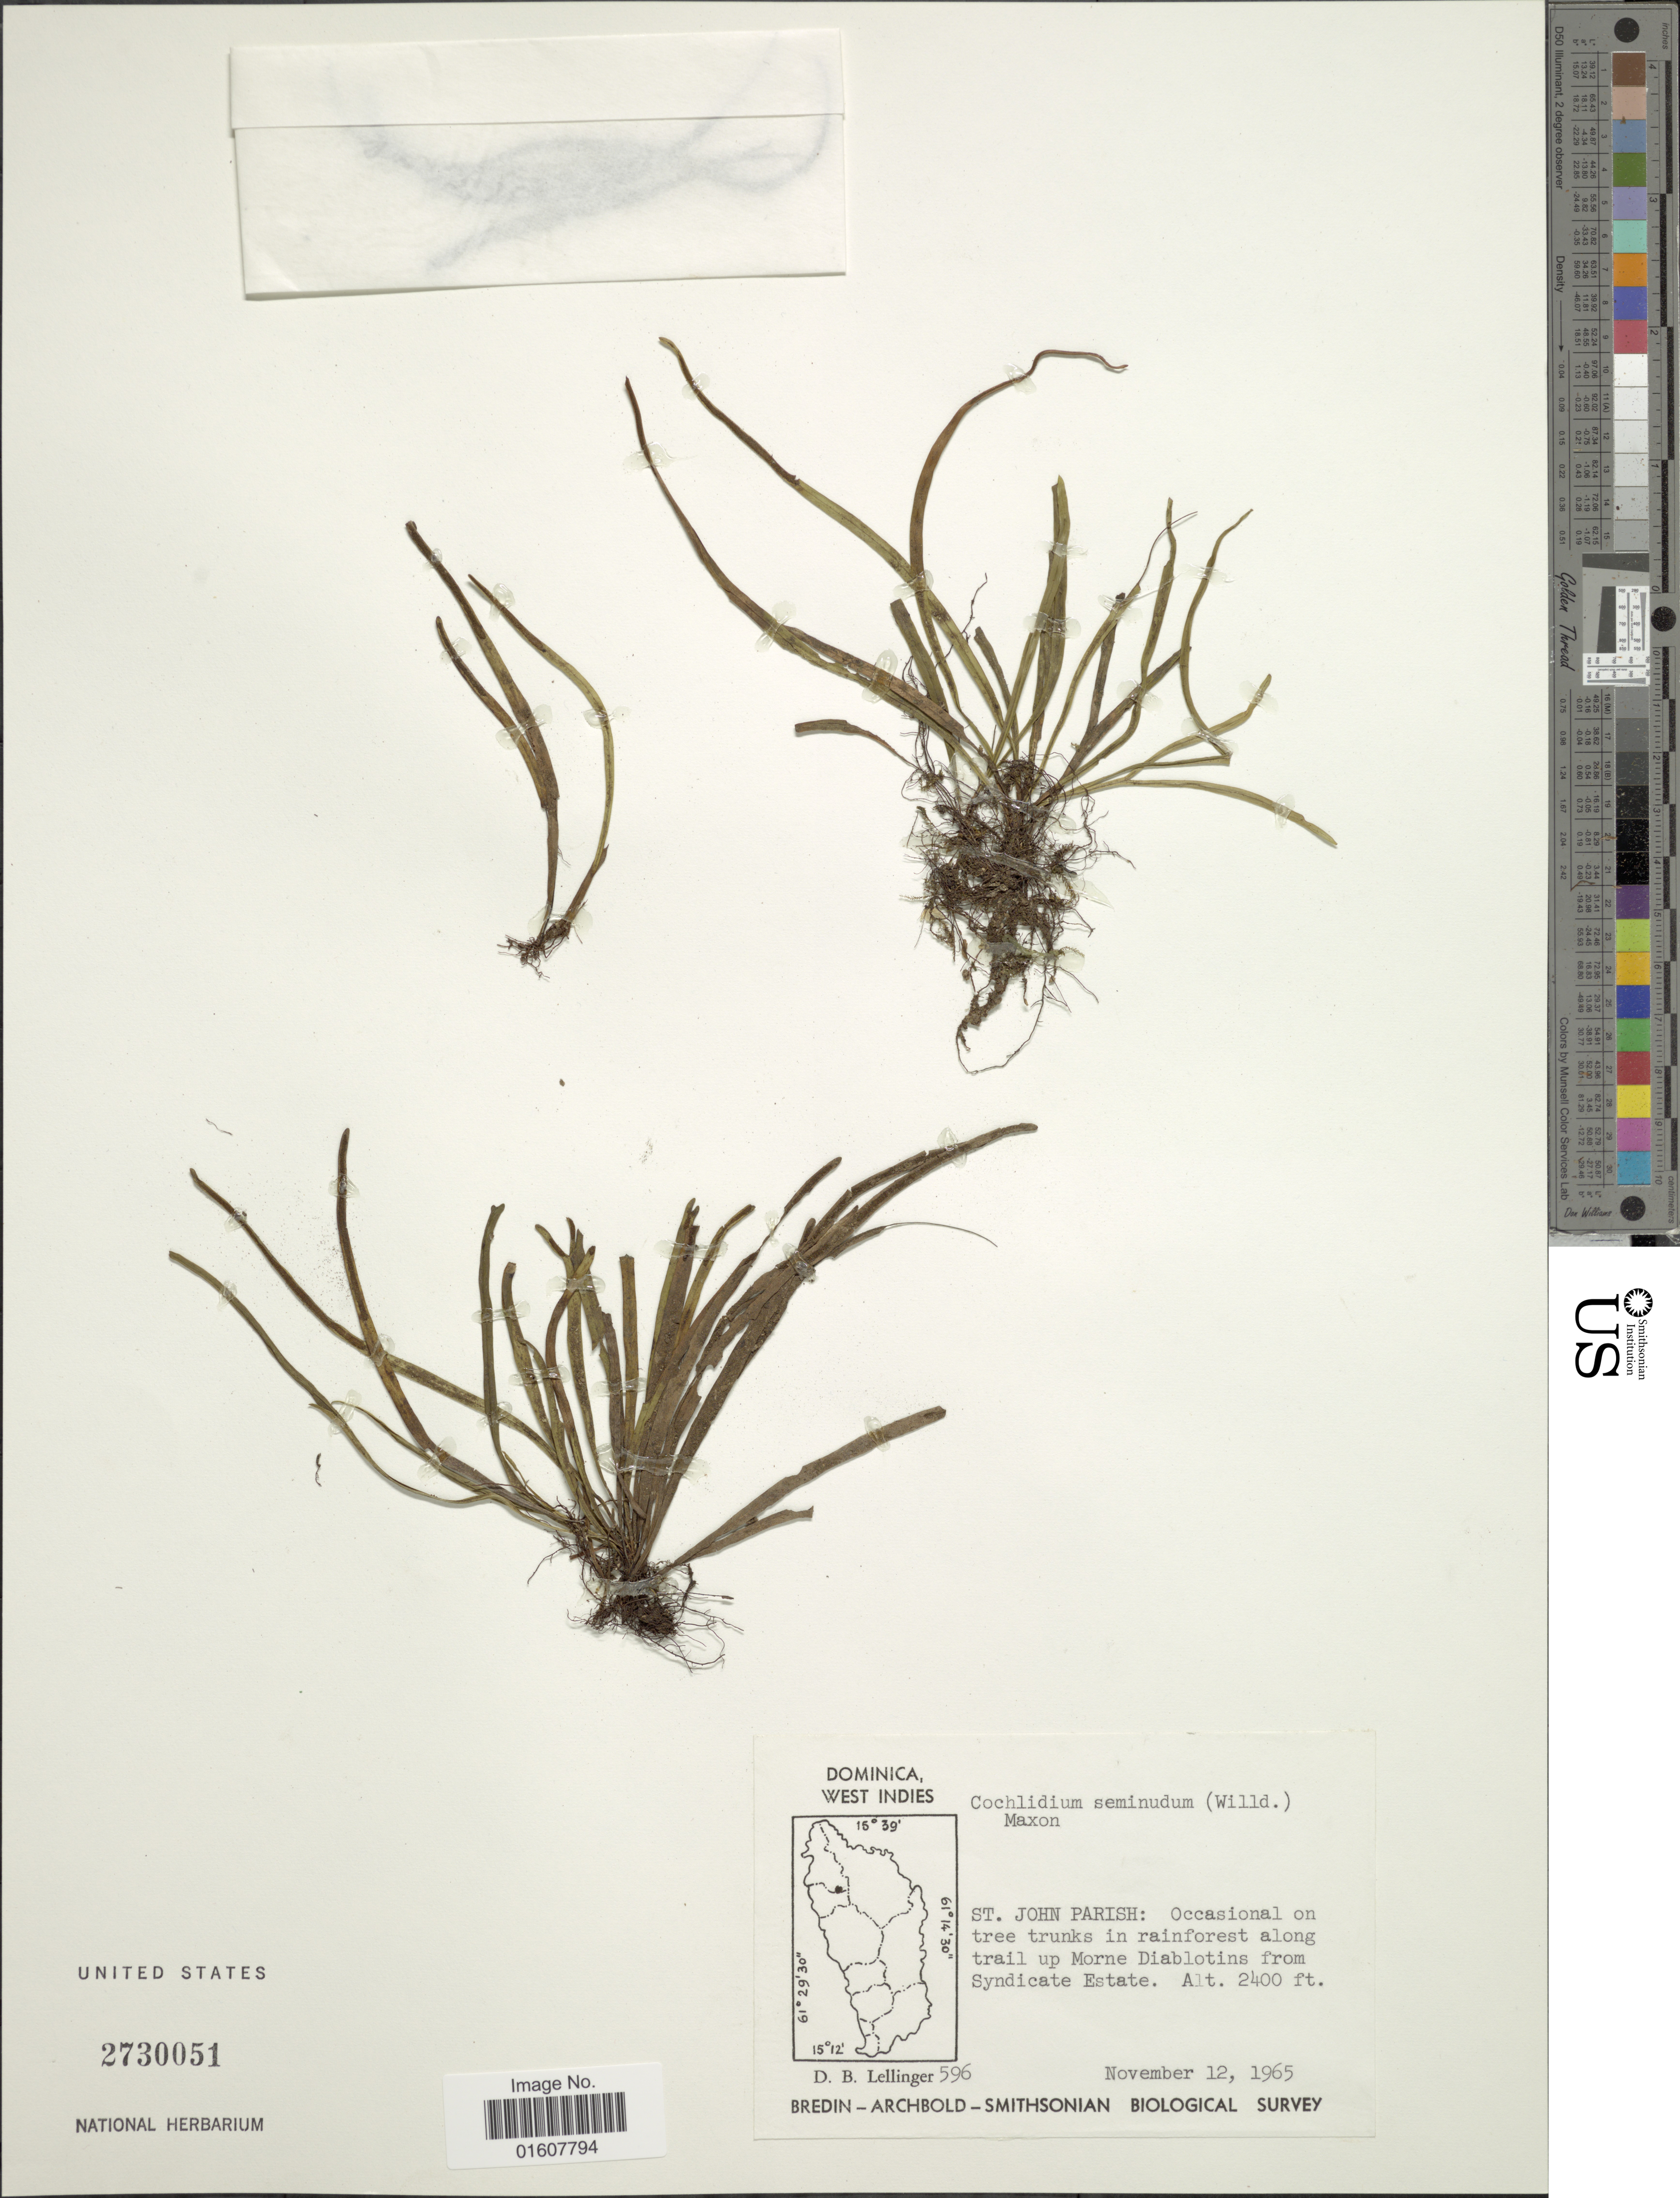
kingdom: Plantae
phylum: Tracheophyta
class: Polypodiopsida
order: Polypodiales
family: Polypodiaceae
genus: Cochlidium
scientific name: Cochlidium seminudum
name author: (Willd.) Maxon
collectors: D. B. Lellinger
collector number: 596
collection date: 1965-11-12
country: Dominica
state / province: St. John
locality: St. John Parish: Occasional on tree trunks in rainforest along trail up Morne Diablotins from Syndicate Estate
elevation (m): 732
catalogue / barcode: US 2730051